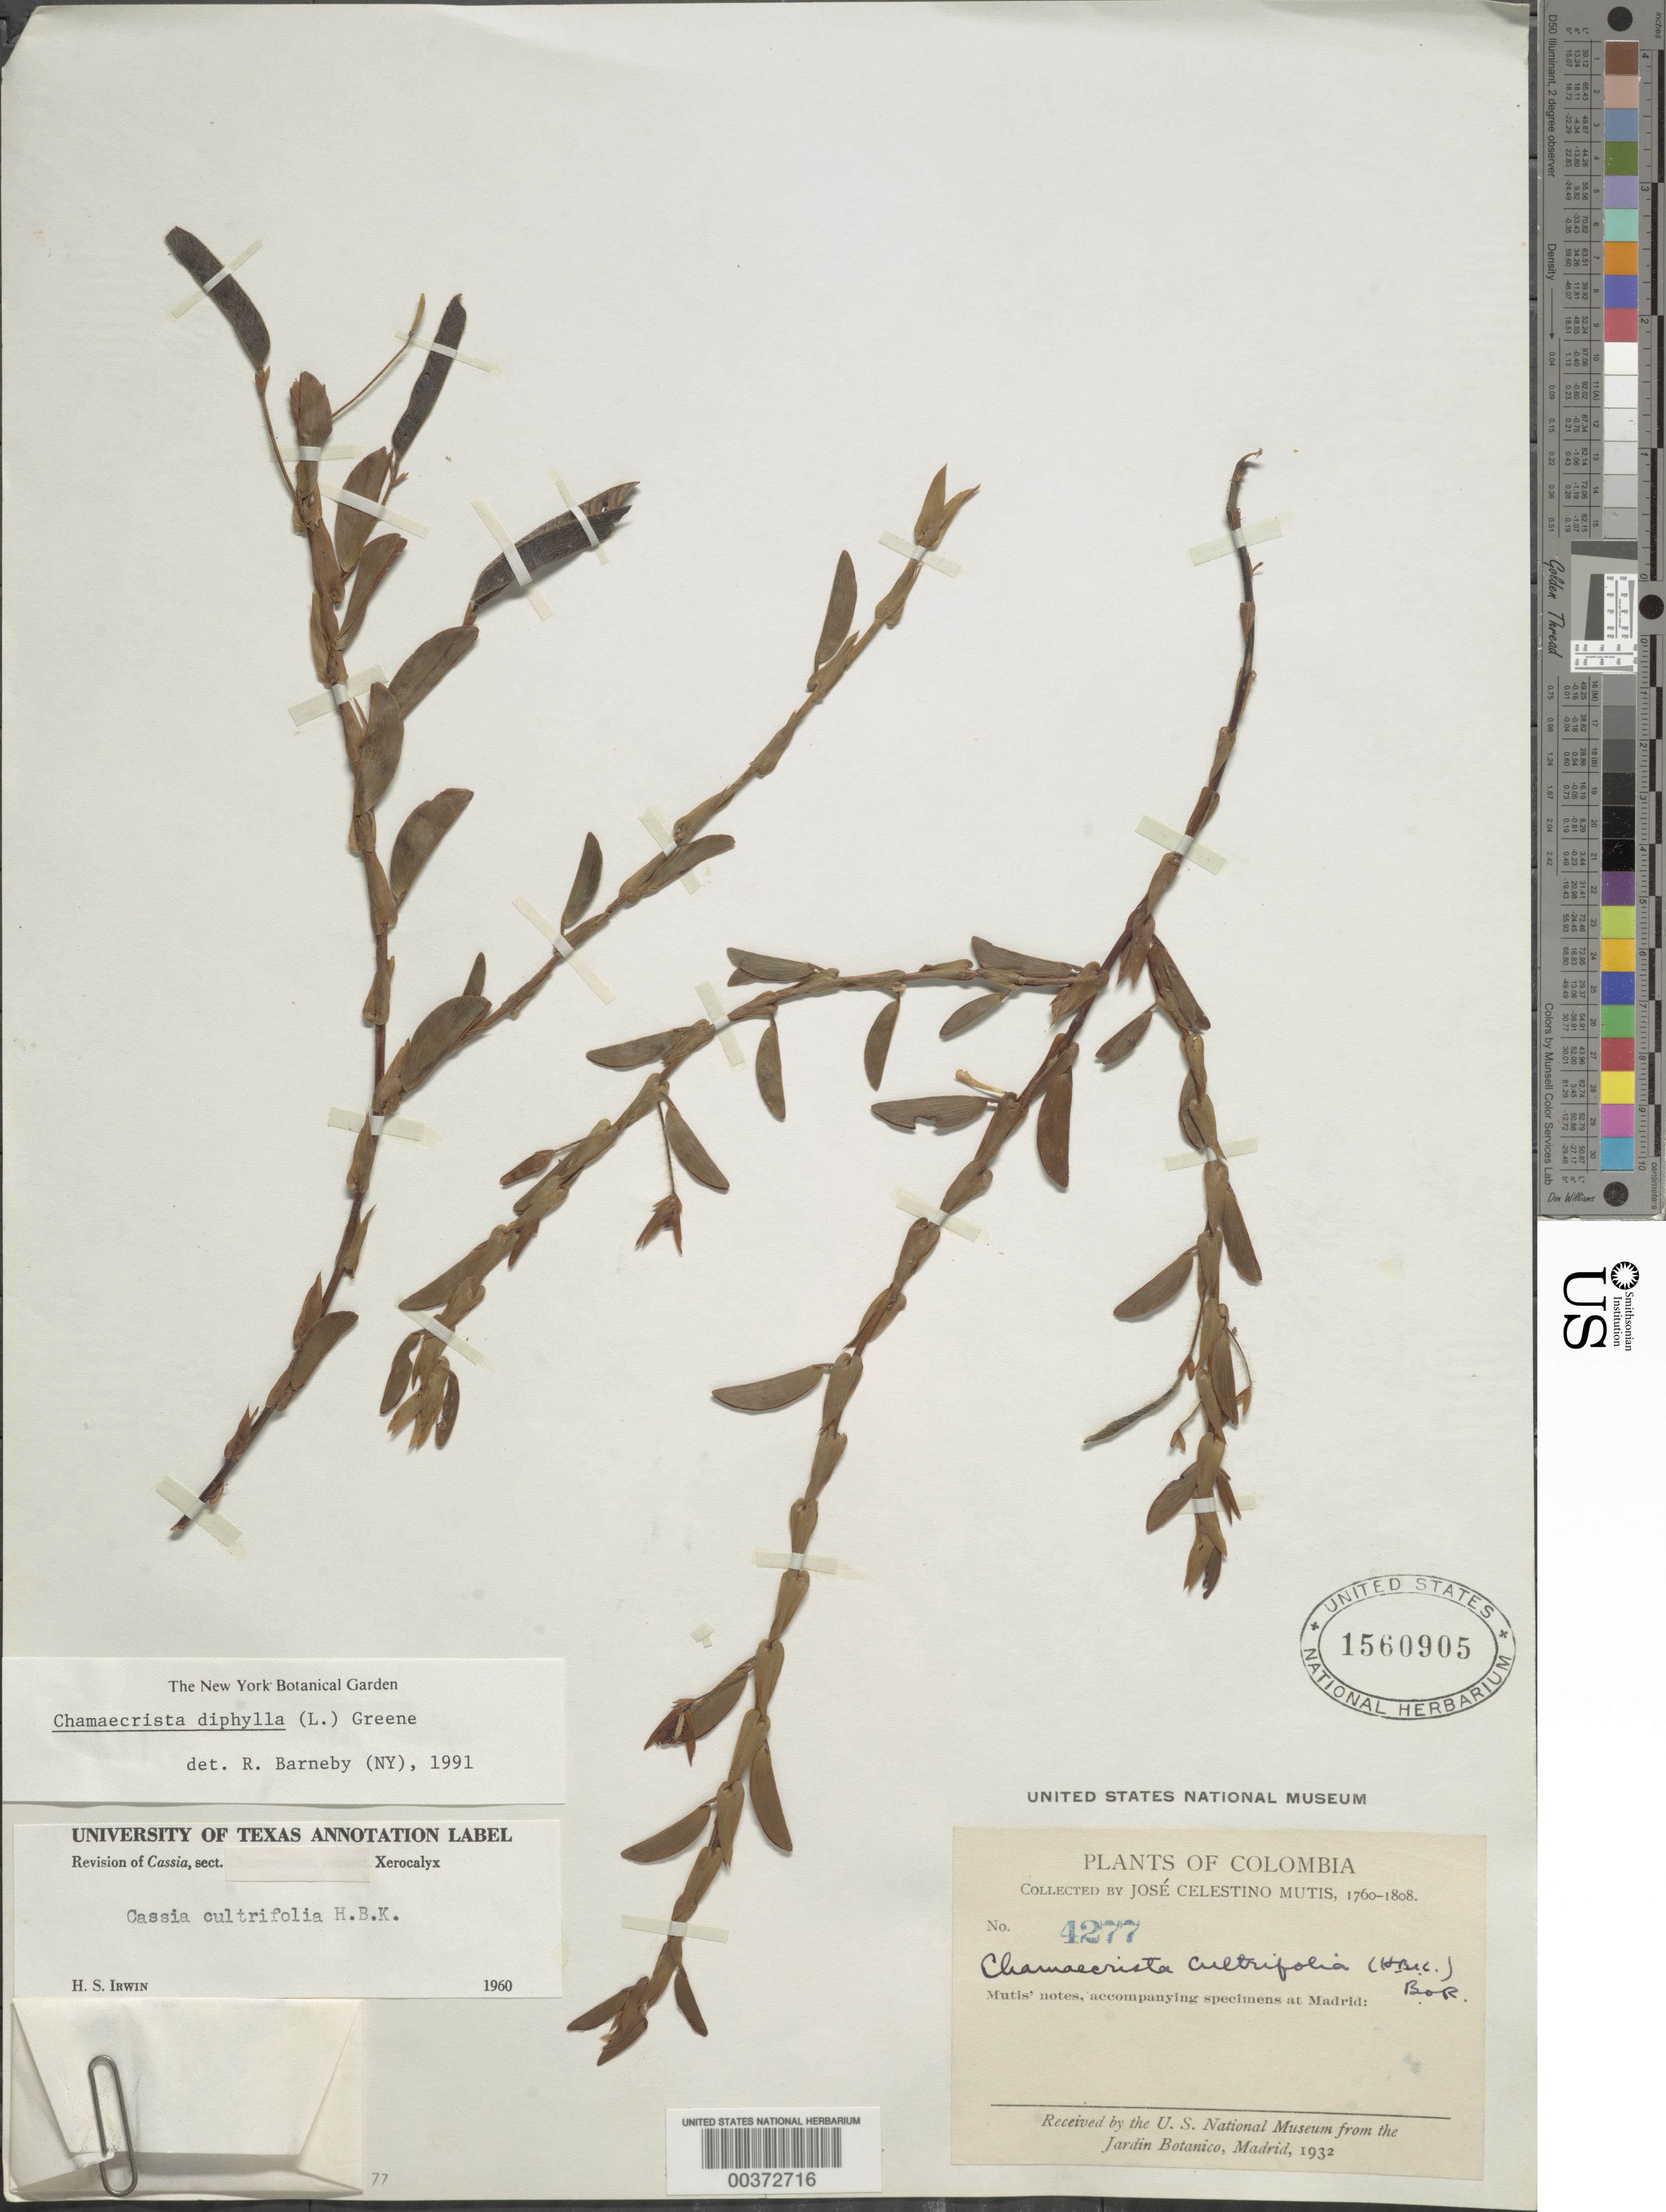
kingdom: Plantae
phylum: Tracheophyta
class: Magnoliopsida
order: Fabales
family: Fabaceae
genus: Chamaecrista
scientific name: Chamaecrista diphylla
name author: (L.) Greene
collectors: J. C. B. Mutis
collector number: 4277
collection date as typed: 1760 to -- -- 1808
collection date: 1760/1808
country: Colombia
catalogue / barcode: US 1560905